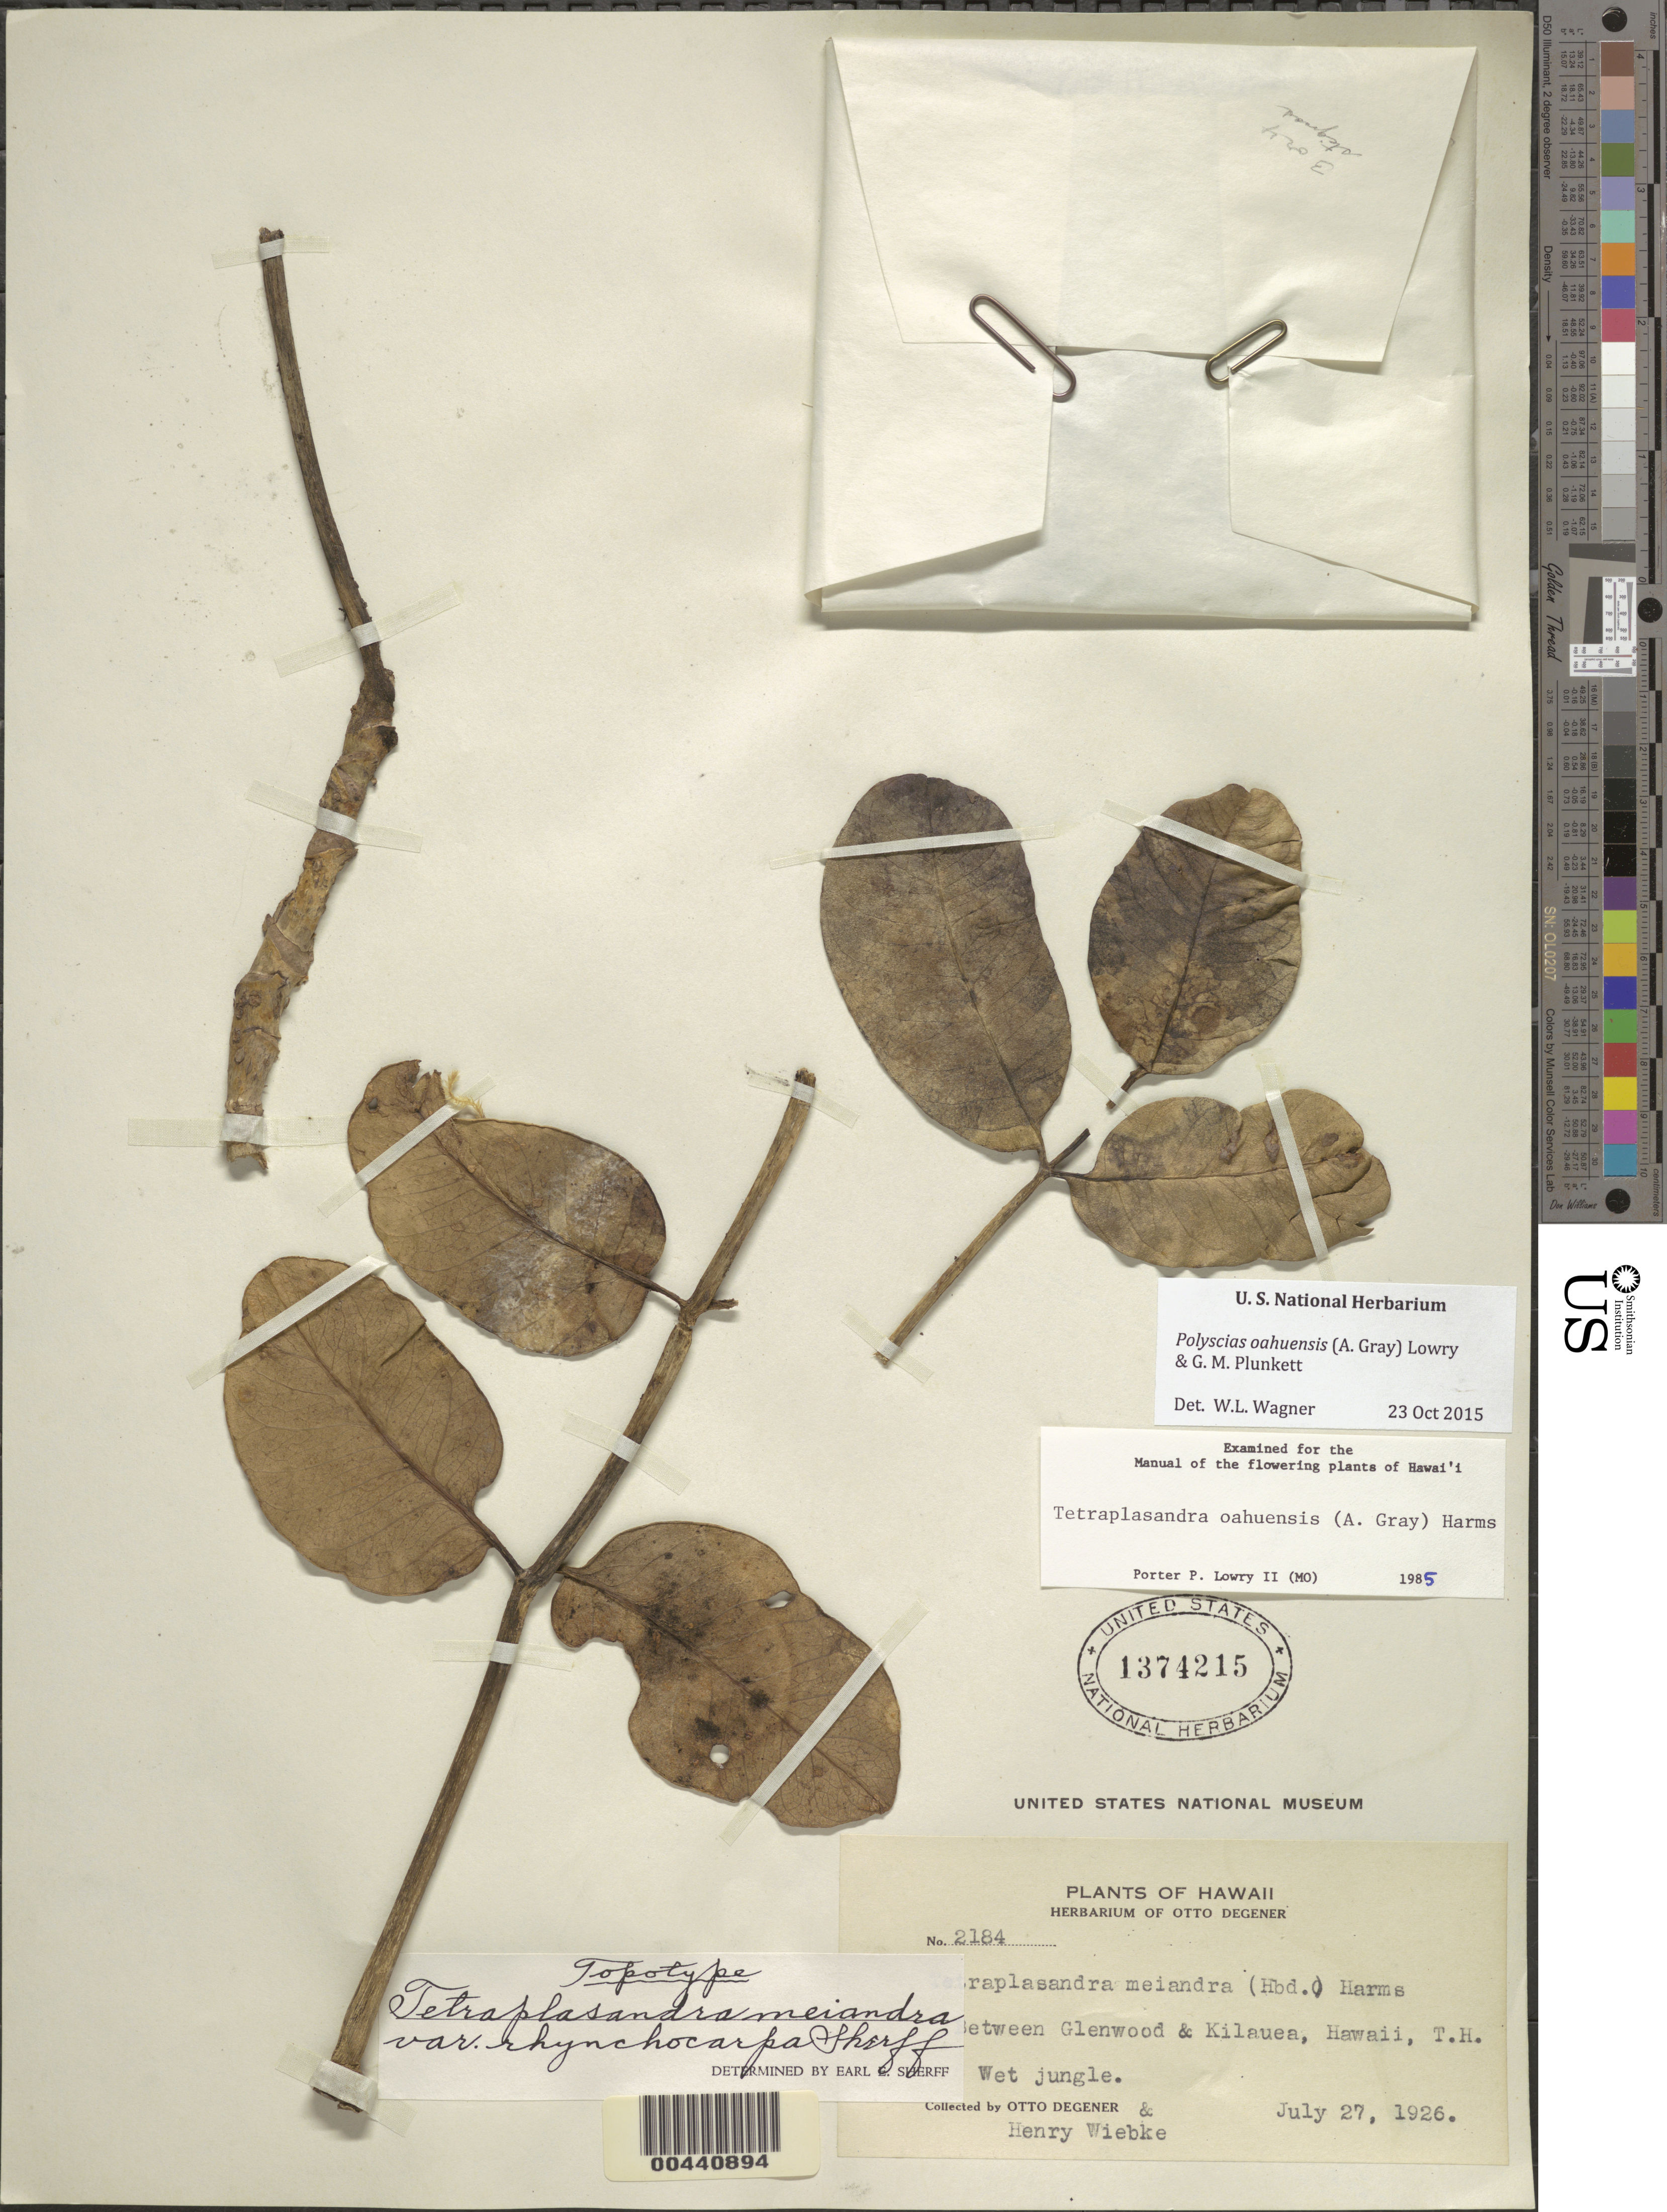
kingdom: Plantae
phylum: Tracheophyta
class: Magnoliopsida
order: Apiales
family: Araliaceae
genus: Polyscias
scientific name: Polyscias oahuensis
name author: (A. Gray) Lowry & G. M. Plunkett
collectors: O. Degener & H. Wiebke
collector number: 2184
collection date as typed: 27 Jul 1926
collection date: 1926-07-27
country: United States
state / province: Hawaii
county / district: Hawaii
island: Hawaii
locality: Between Glenwood & Kilauea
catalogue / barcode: US 1374215